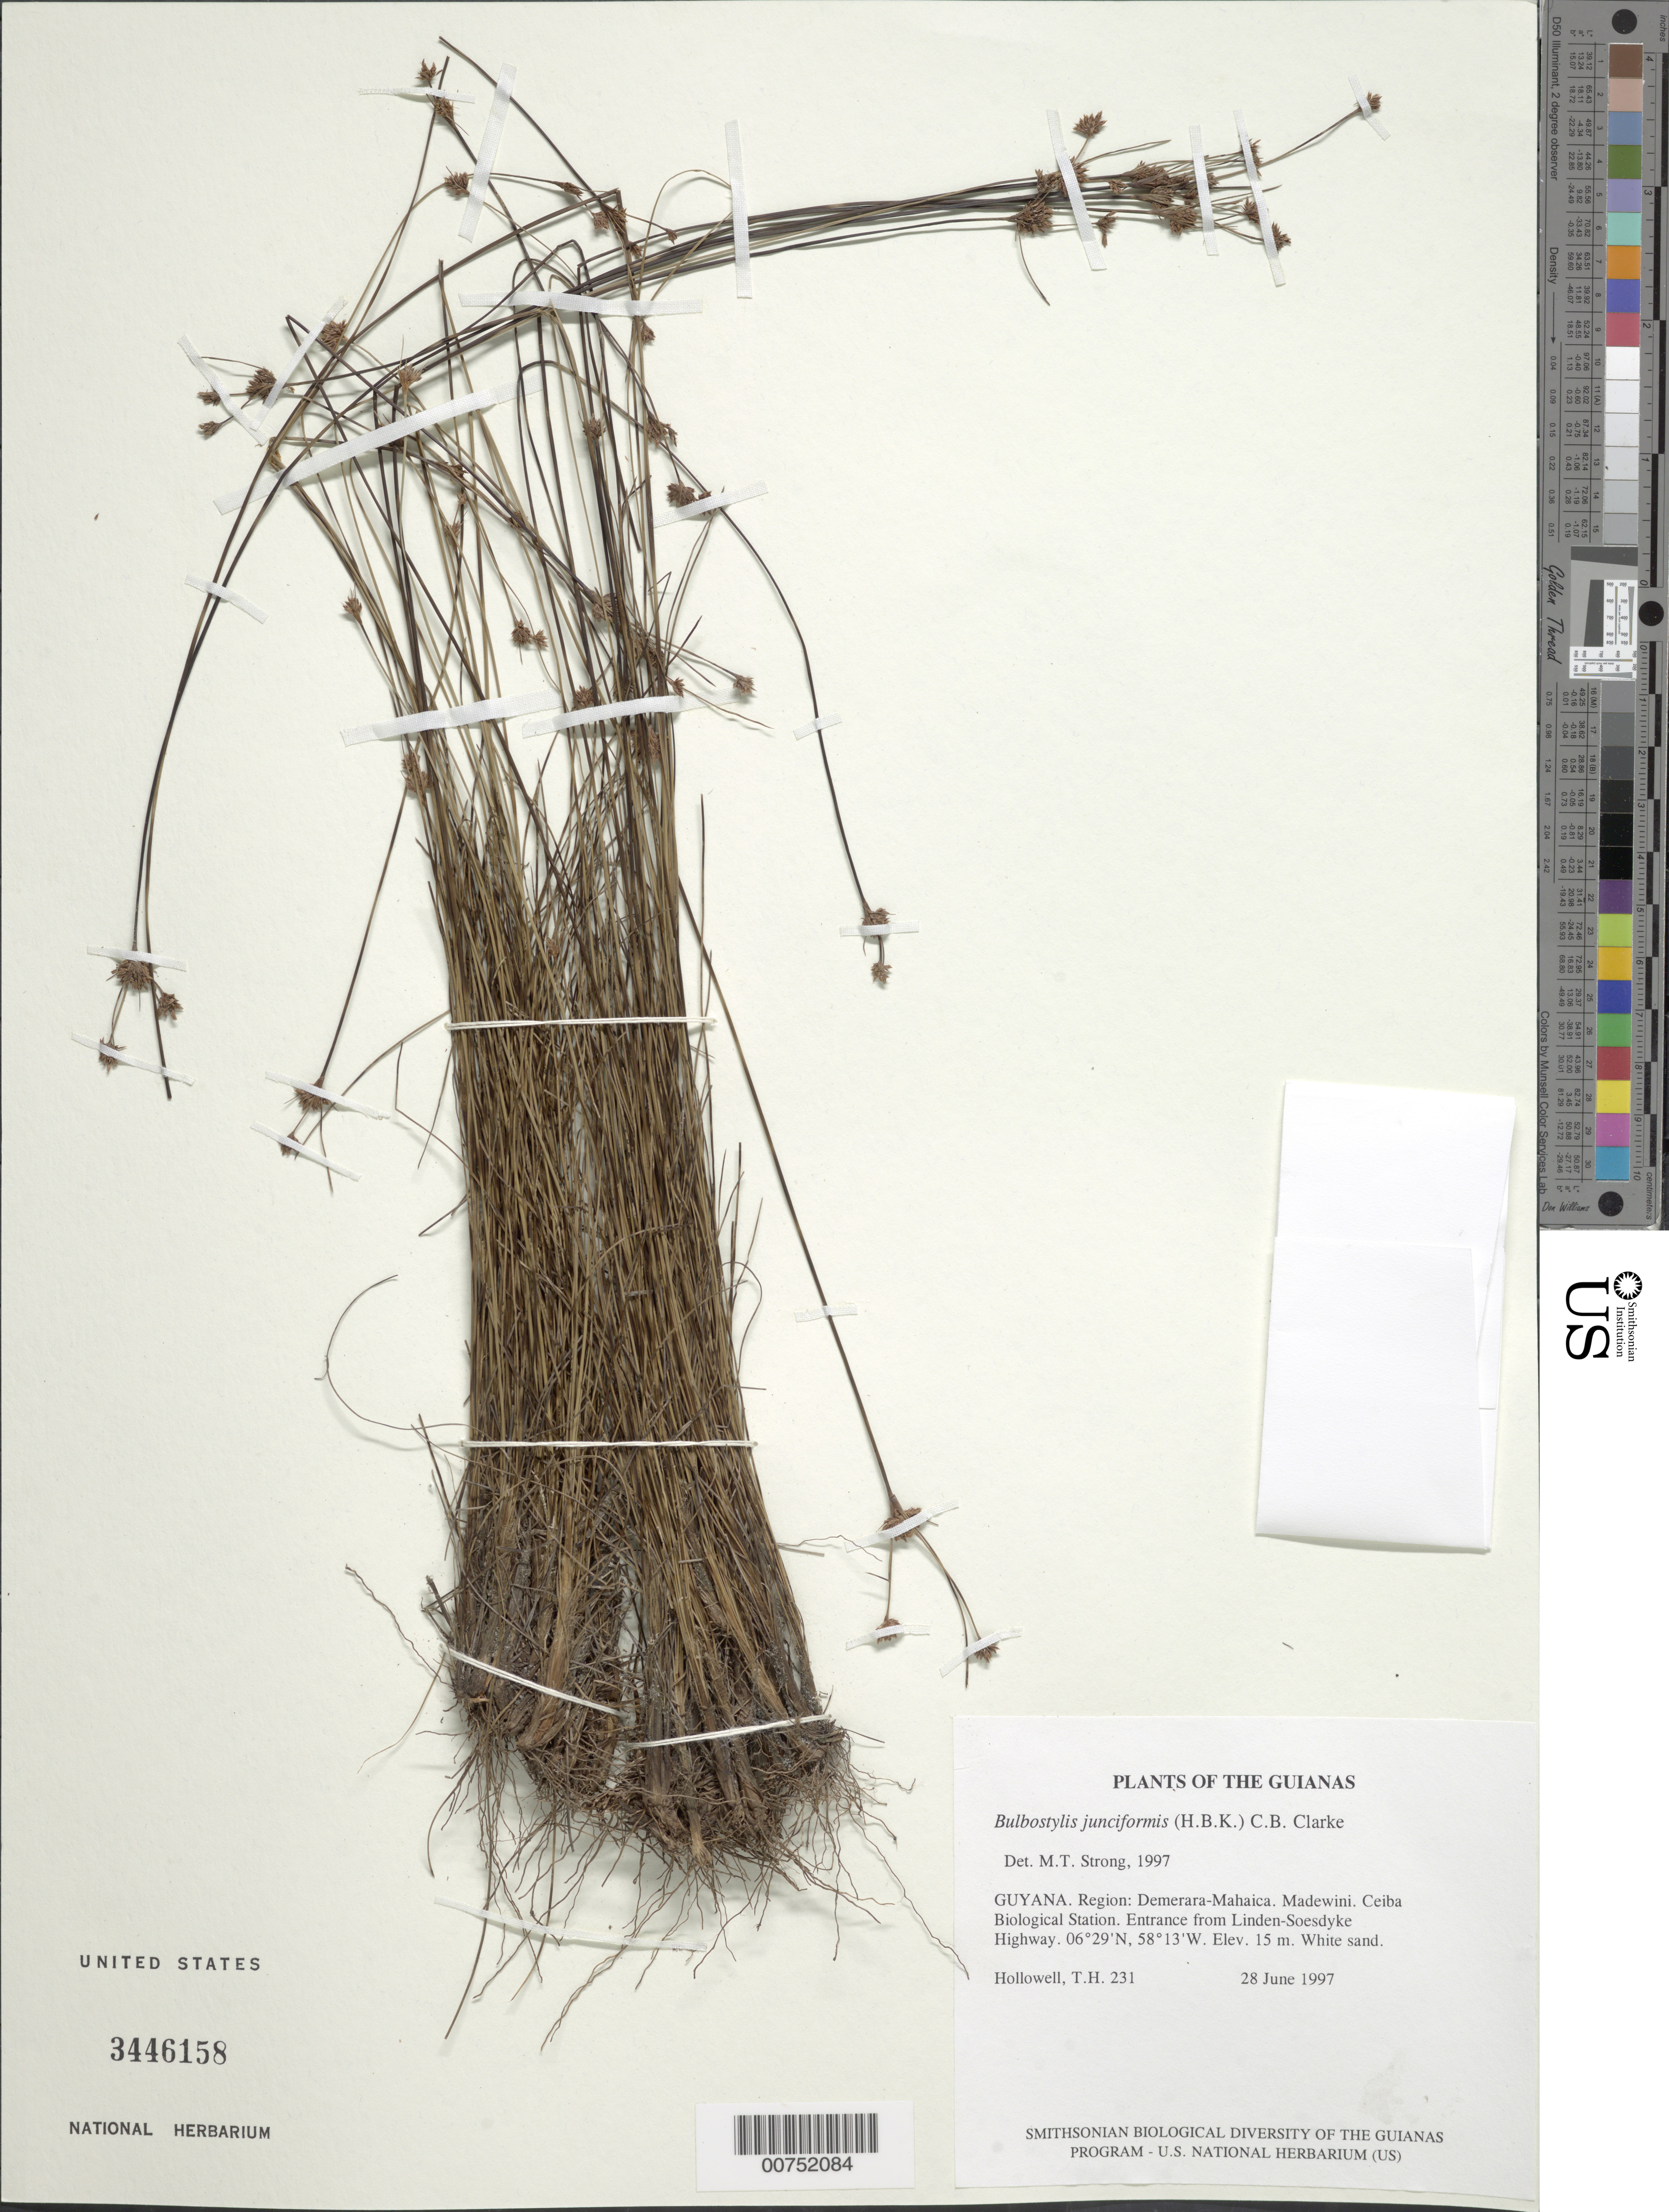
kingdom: Plantae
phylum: Tracheophyta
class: Liliopsida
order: Poales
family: Cyperaceae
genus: Bulbostylis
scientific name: Bulbostylis junciformis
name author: (Kunth) C.B. Clarke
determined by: Strong, M. T., (US), Smithsonian Institution - National Museum of Natural History (UNITED STATES)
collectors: T. Hollowell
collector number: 231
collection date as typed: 28 June 1997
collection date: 1997-06-28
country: Guyana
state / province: Demerara-Mahaica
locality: Madewini. Ceiba Biological Station. Entrance from Linden-Soesdyke Highway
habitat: White sand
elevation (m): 15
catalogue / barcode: US 3446158